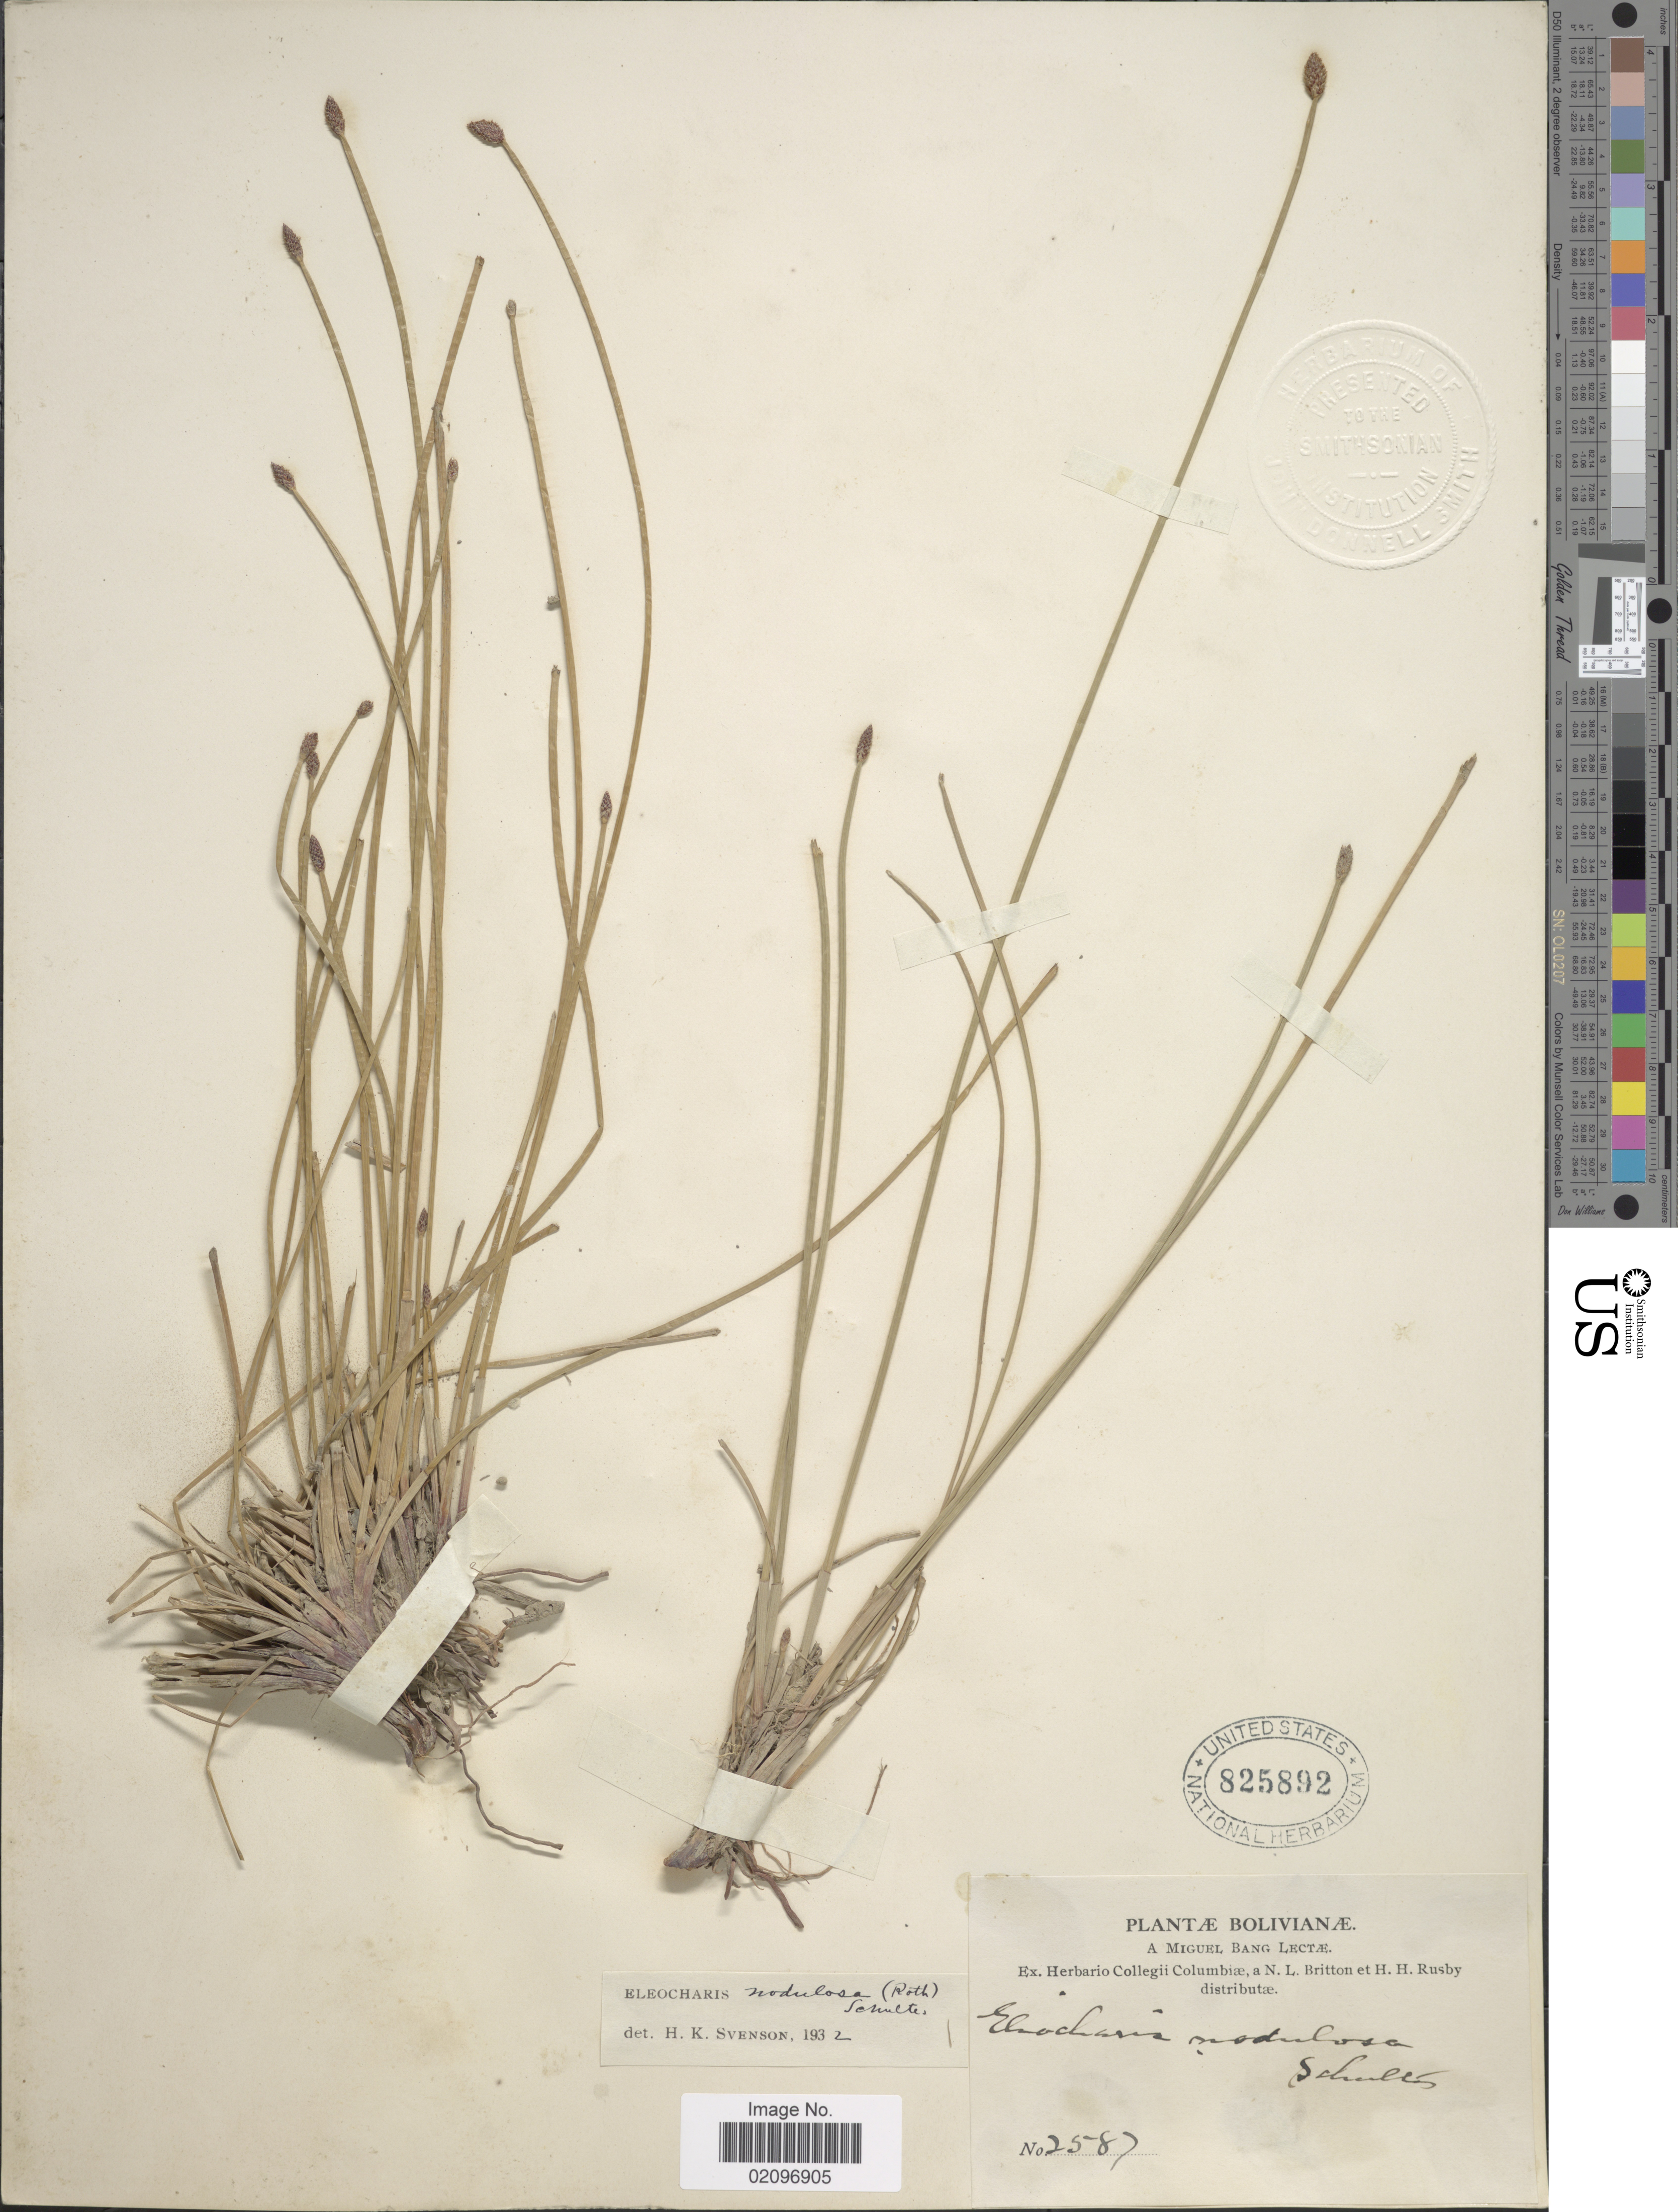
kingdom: Plantae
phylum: Tracheophyta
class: Liliopsida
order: Poales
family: Cyperaceae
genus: Eleocharis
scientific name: Eleocharis montana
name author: (Kunth) Roem. & Schult.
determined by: Strong, Mark T., (BOT), Smithsonian Institution - National Museum of Natural History (UNITED STATES)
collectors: M. Bang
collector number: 2587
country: Bolivia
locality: Bolivianae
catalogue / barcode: US 825892